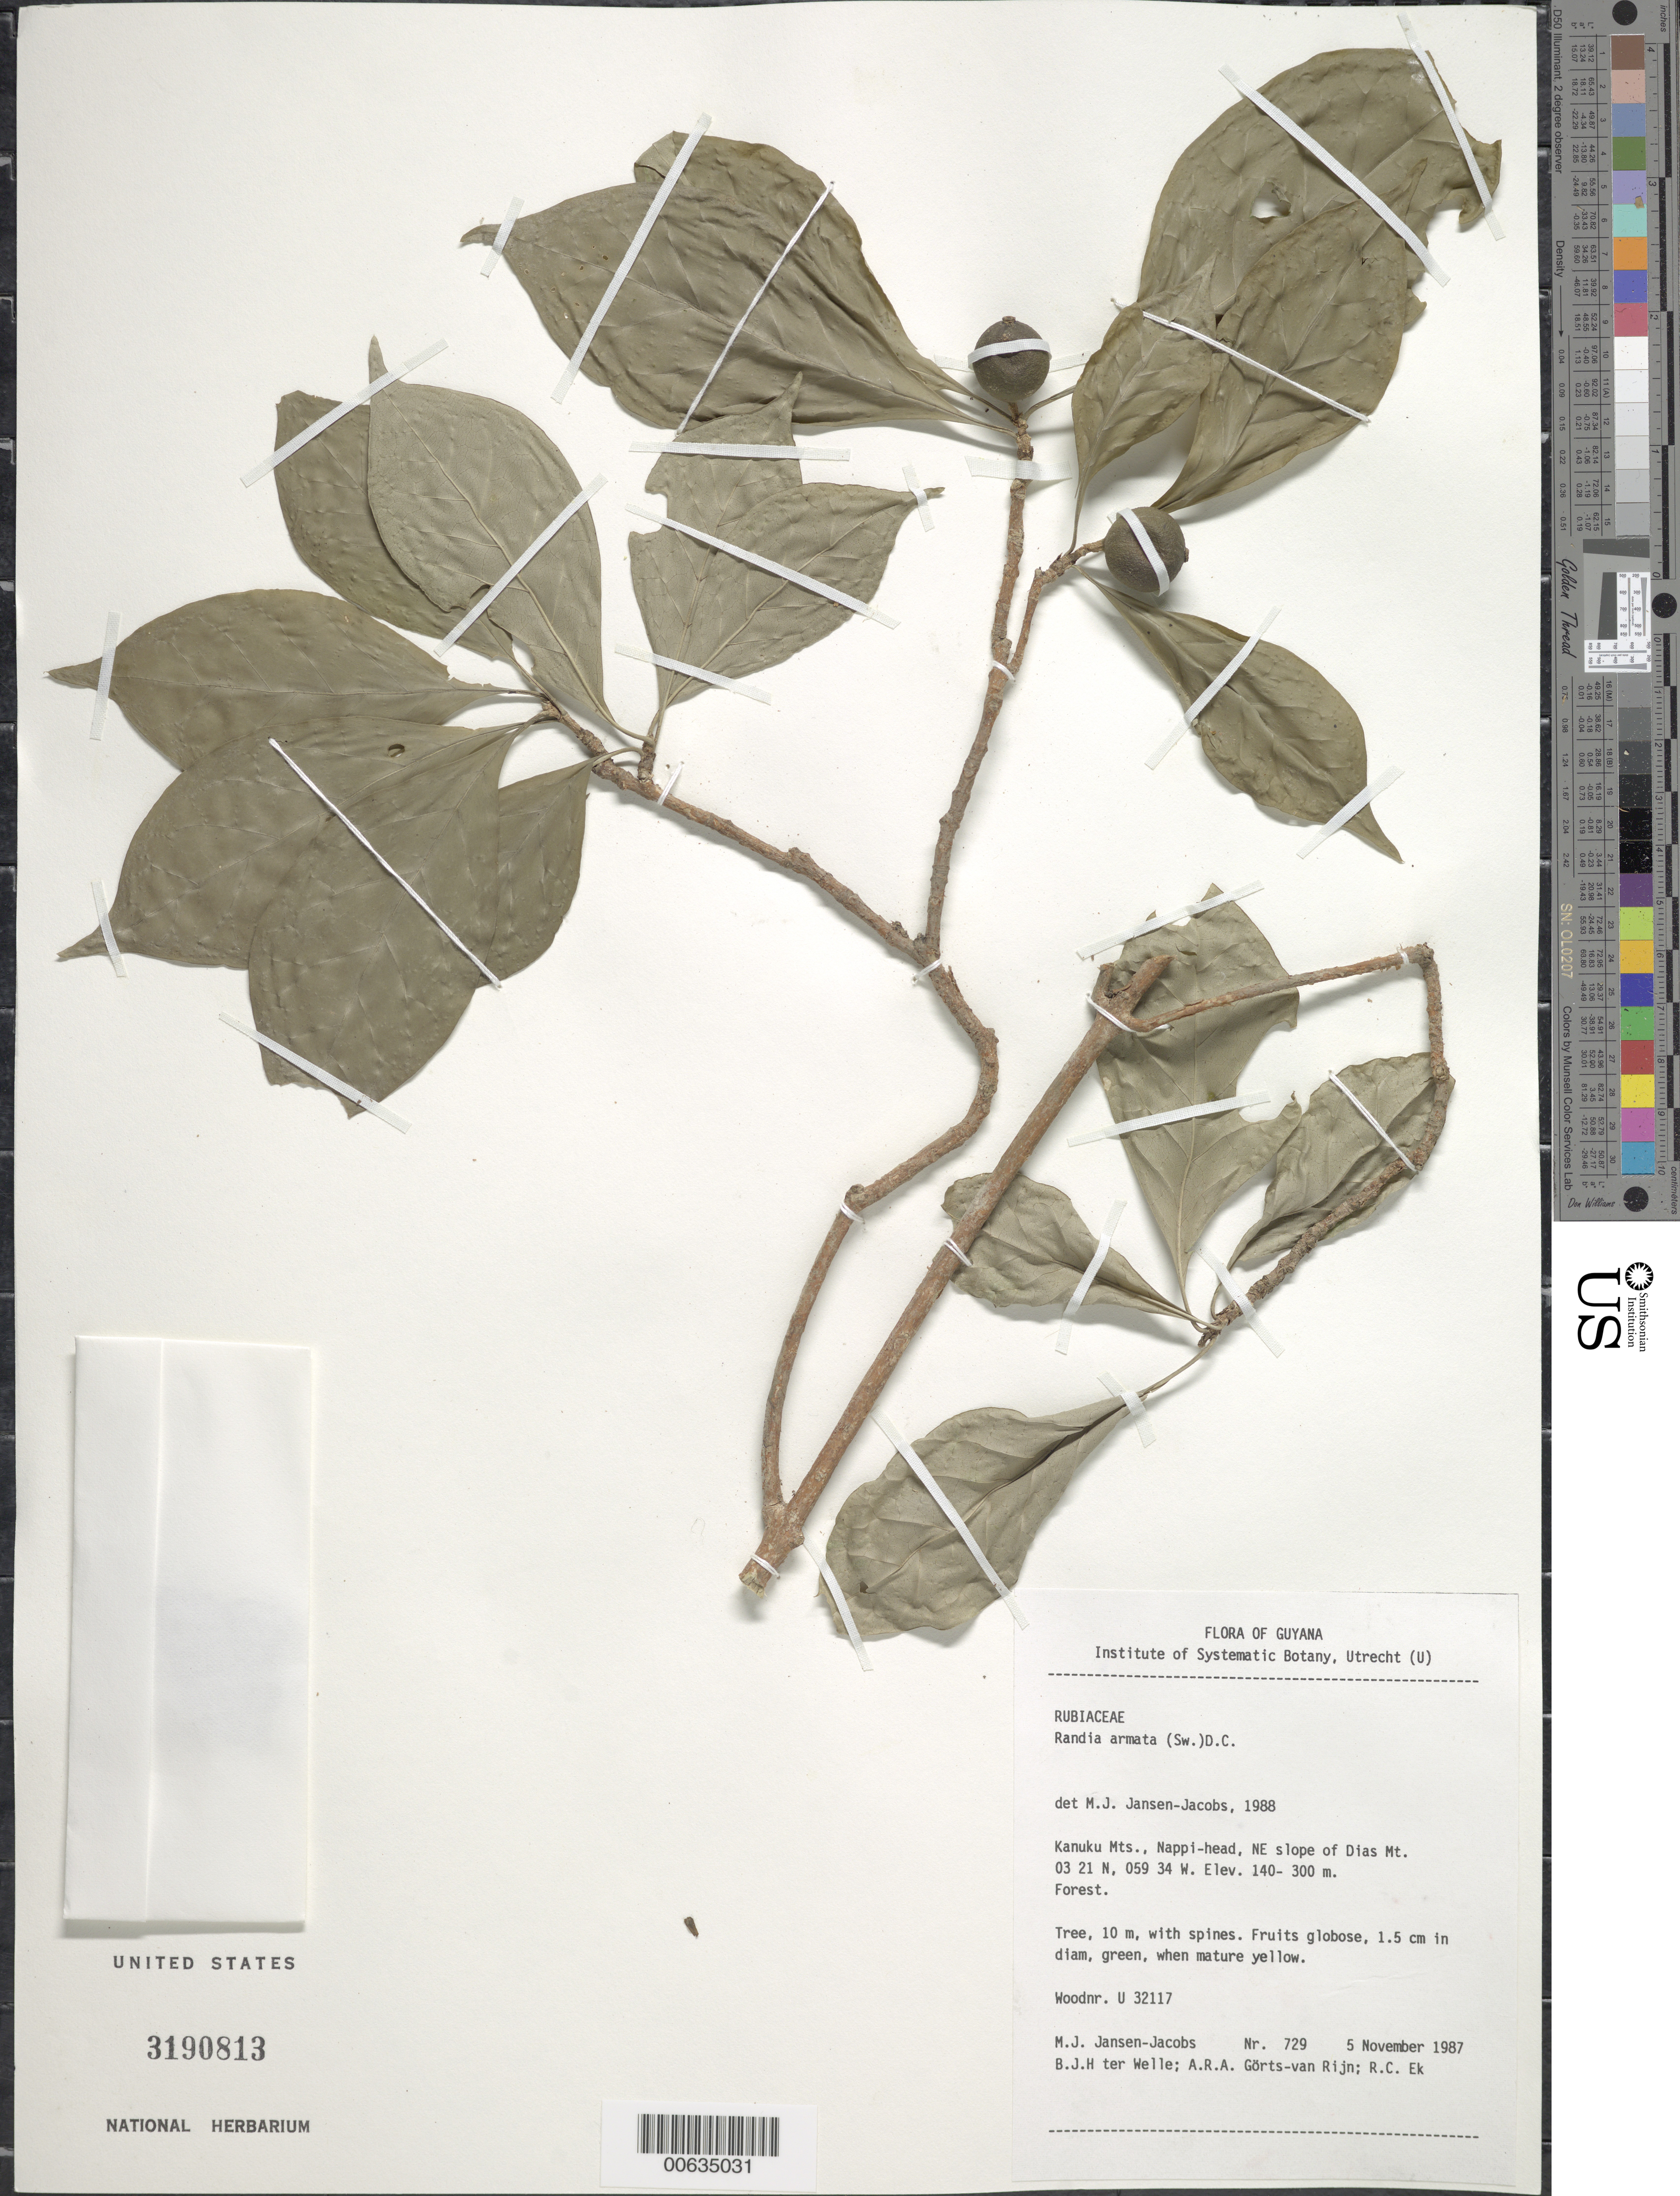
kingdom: Plantae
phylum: Tracheophyta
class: Magnoliopsida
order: Gentianales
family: Rubiaceae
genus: Randia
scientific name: Randia armata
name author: (Sw.) DC.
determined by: Jansen-Jacobs, M. J., (U), Nationaal Herbarium Nederland, Utrecht University branch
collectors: M. J. Jansen-Jacobs, B. Welle, A. .R. A. Görts-van Rijn & R. C. Ek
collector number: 729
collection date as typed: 5-Nov-87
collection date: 1987-11-05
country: Guyana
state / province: U. Takutu-U. Essequibo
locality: Kanuku Mts., Nappi Head, NE slope of Dias Mt.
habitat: Forest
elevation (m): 140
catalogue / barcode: US 3190813